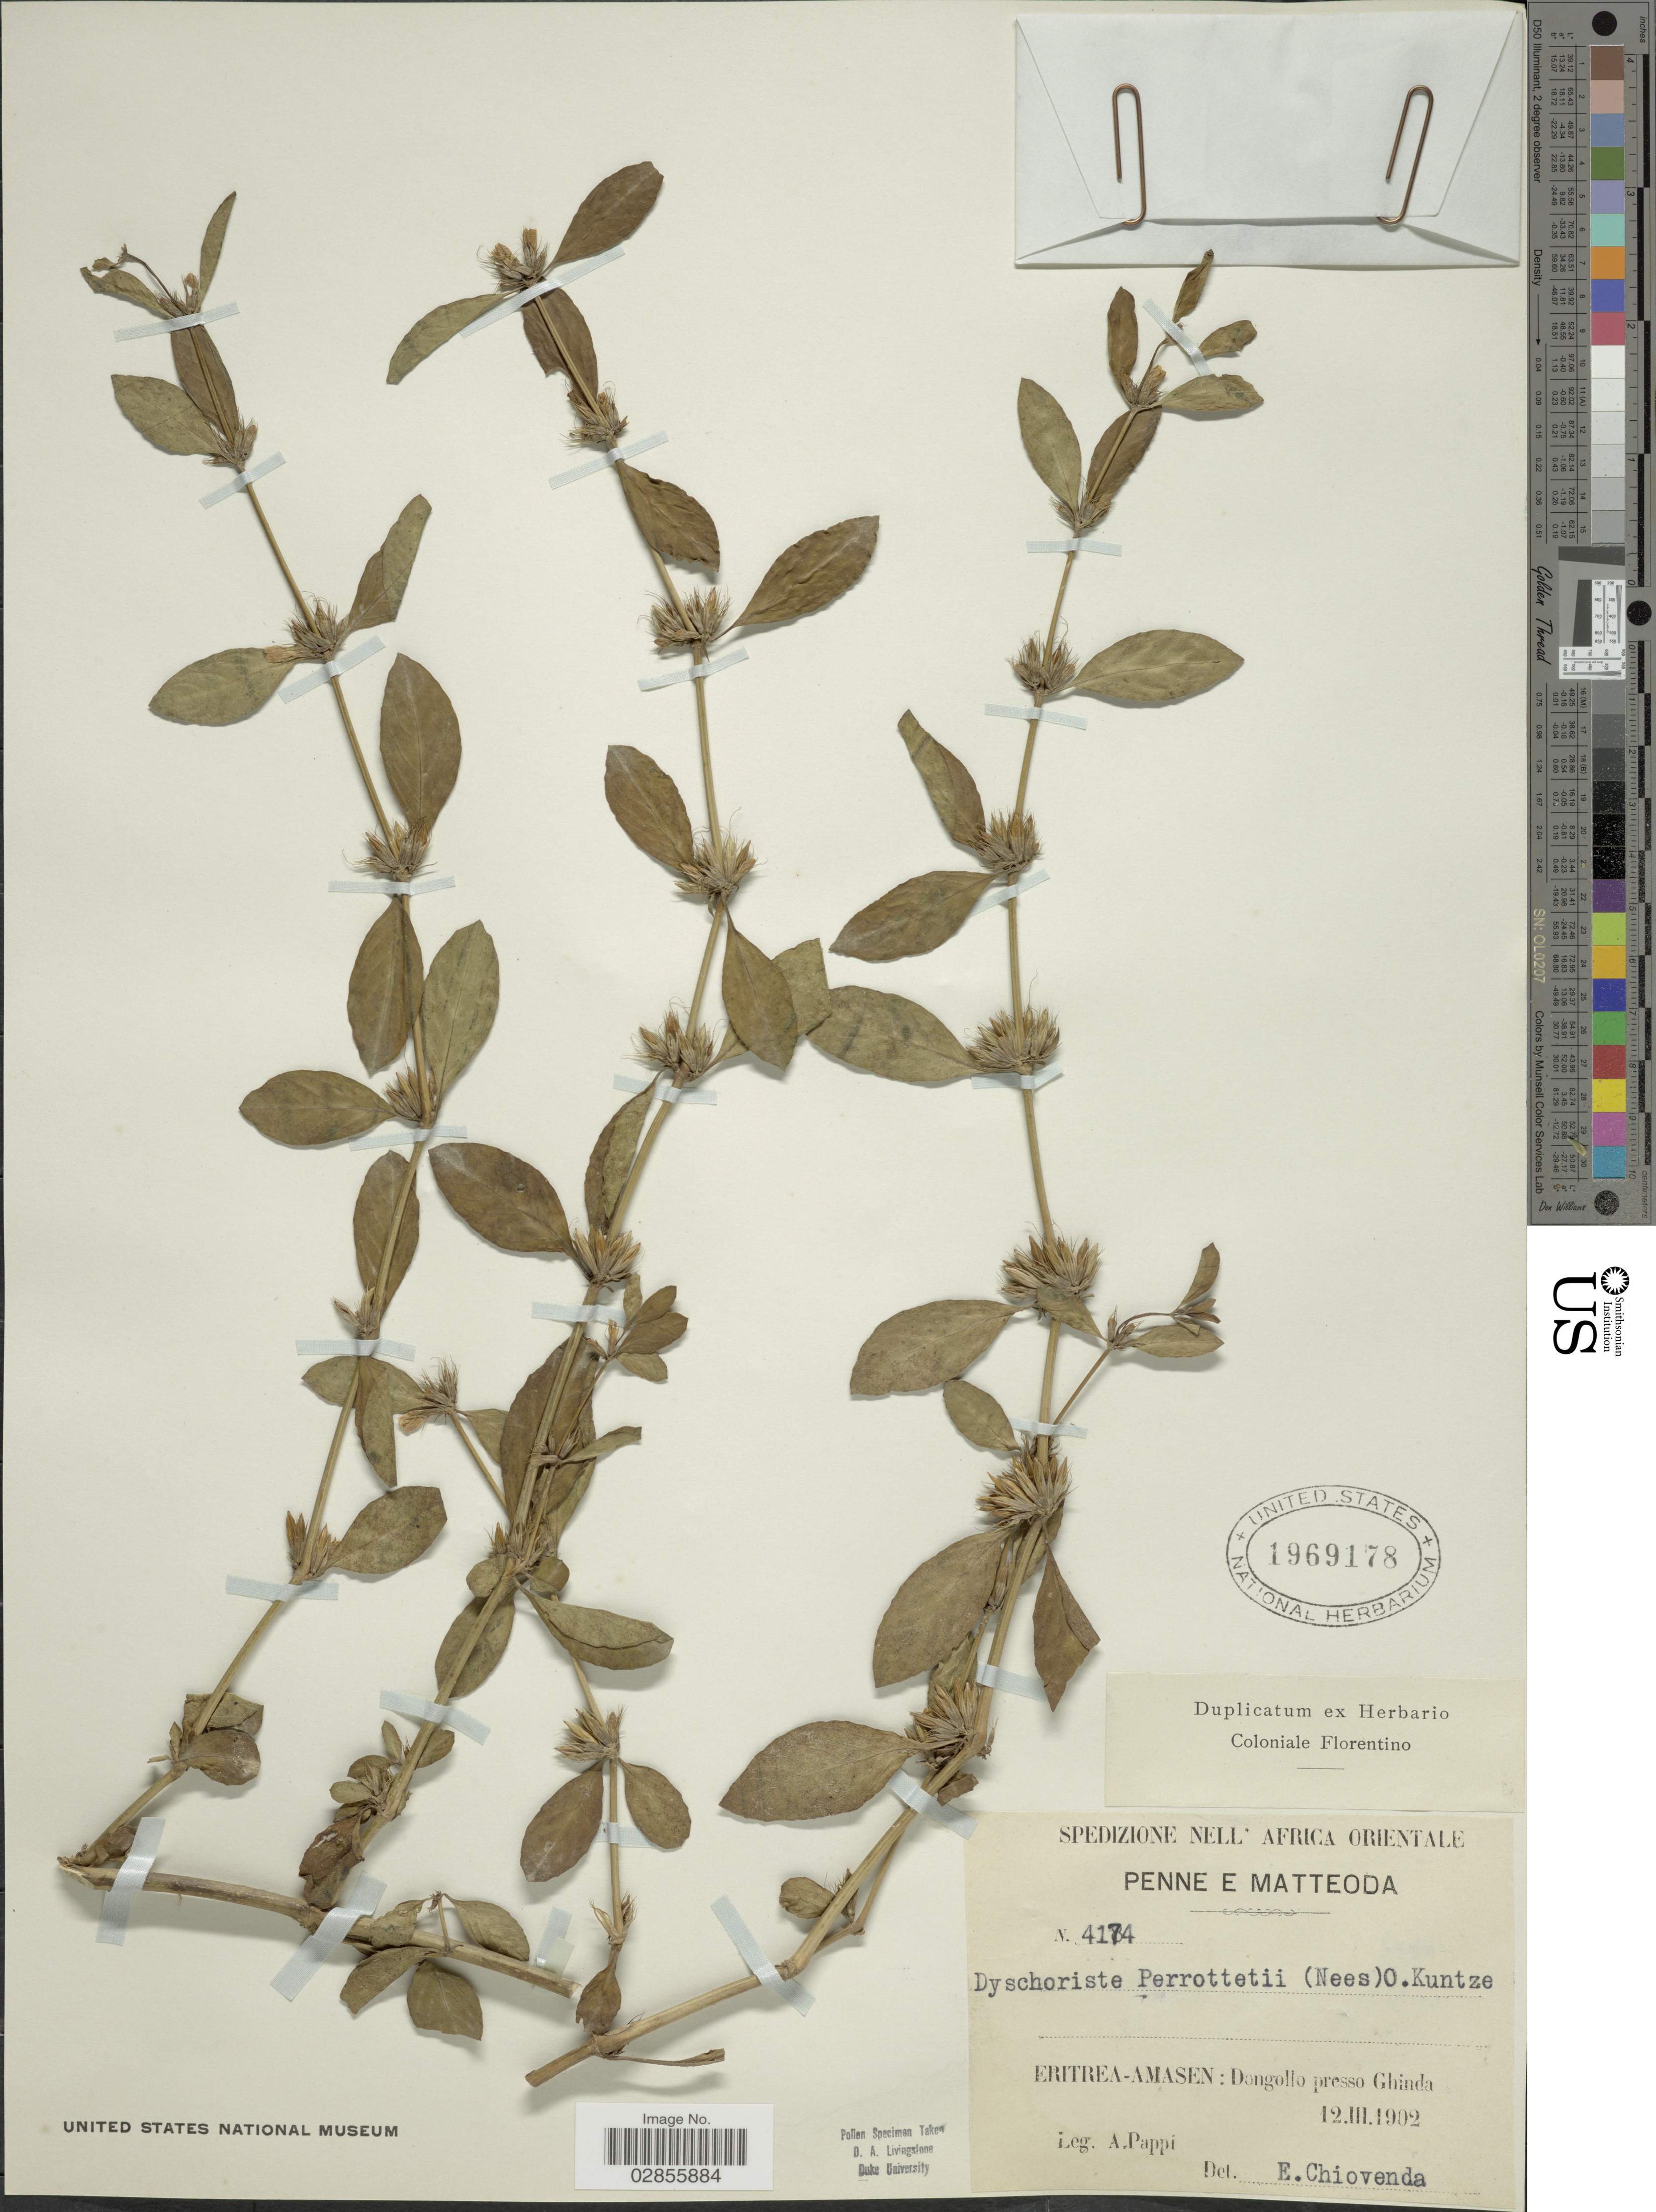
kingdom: Plantae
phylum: Tracheophyta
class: Magnoliopsida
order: Lamiales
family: Acanthaceae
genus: Dyschoriste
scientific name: Dyschoriste nagchana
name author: (Nees) Bennet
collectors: A. Pappi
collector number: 4174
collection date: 1902-03-12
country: Eritrea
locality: Eritrea-Amasen: Dangolla presso Ghinda.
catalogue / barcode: US 1969178